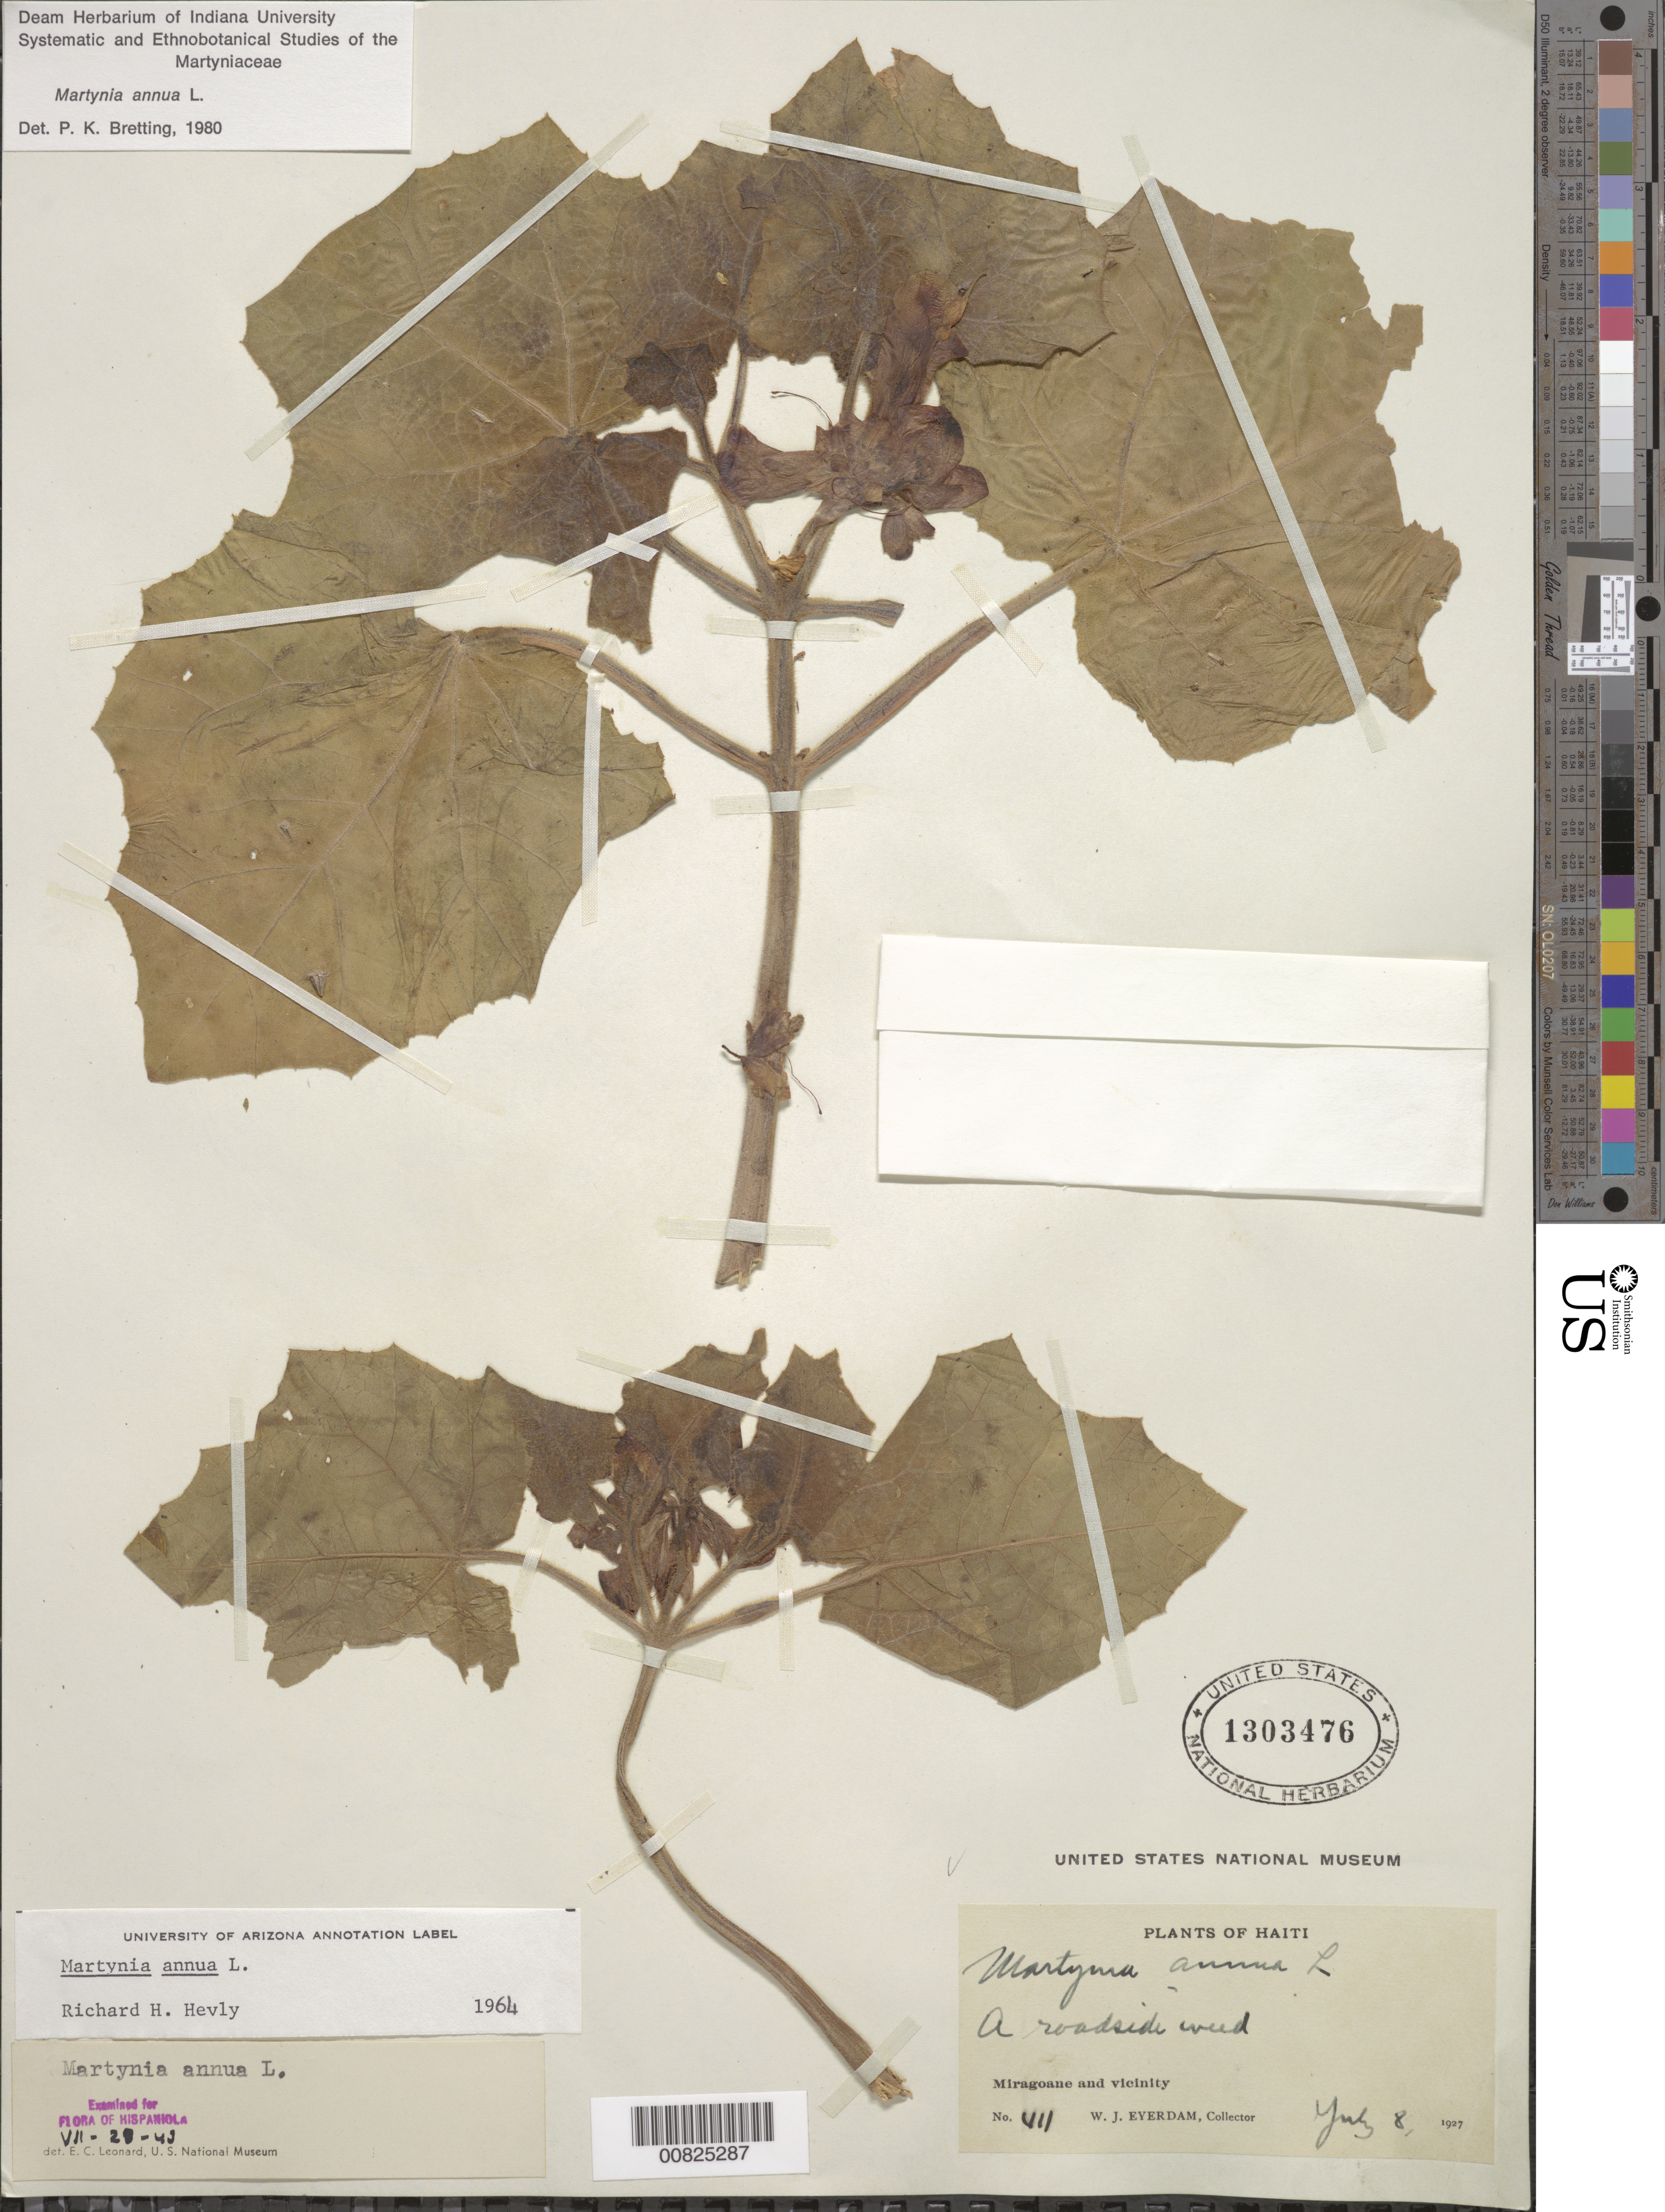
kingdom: Plantae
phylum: Tracheophyta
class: Magnoliopsida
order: Lamiales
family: Martyniaceae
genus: Martynia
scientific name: Martynia annua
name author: L.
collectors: W. J. Eyerdam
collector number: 411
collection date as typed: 08 Jul 1927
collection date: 1927-07-08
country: Haiti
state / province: Grand'Anse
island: Hispaniola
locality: Miragoane and vicinity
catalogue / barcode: US 1303476